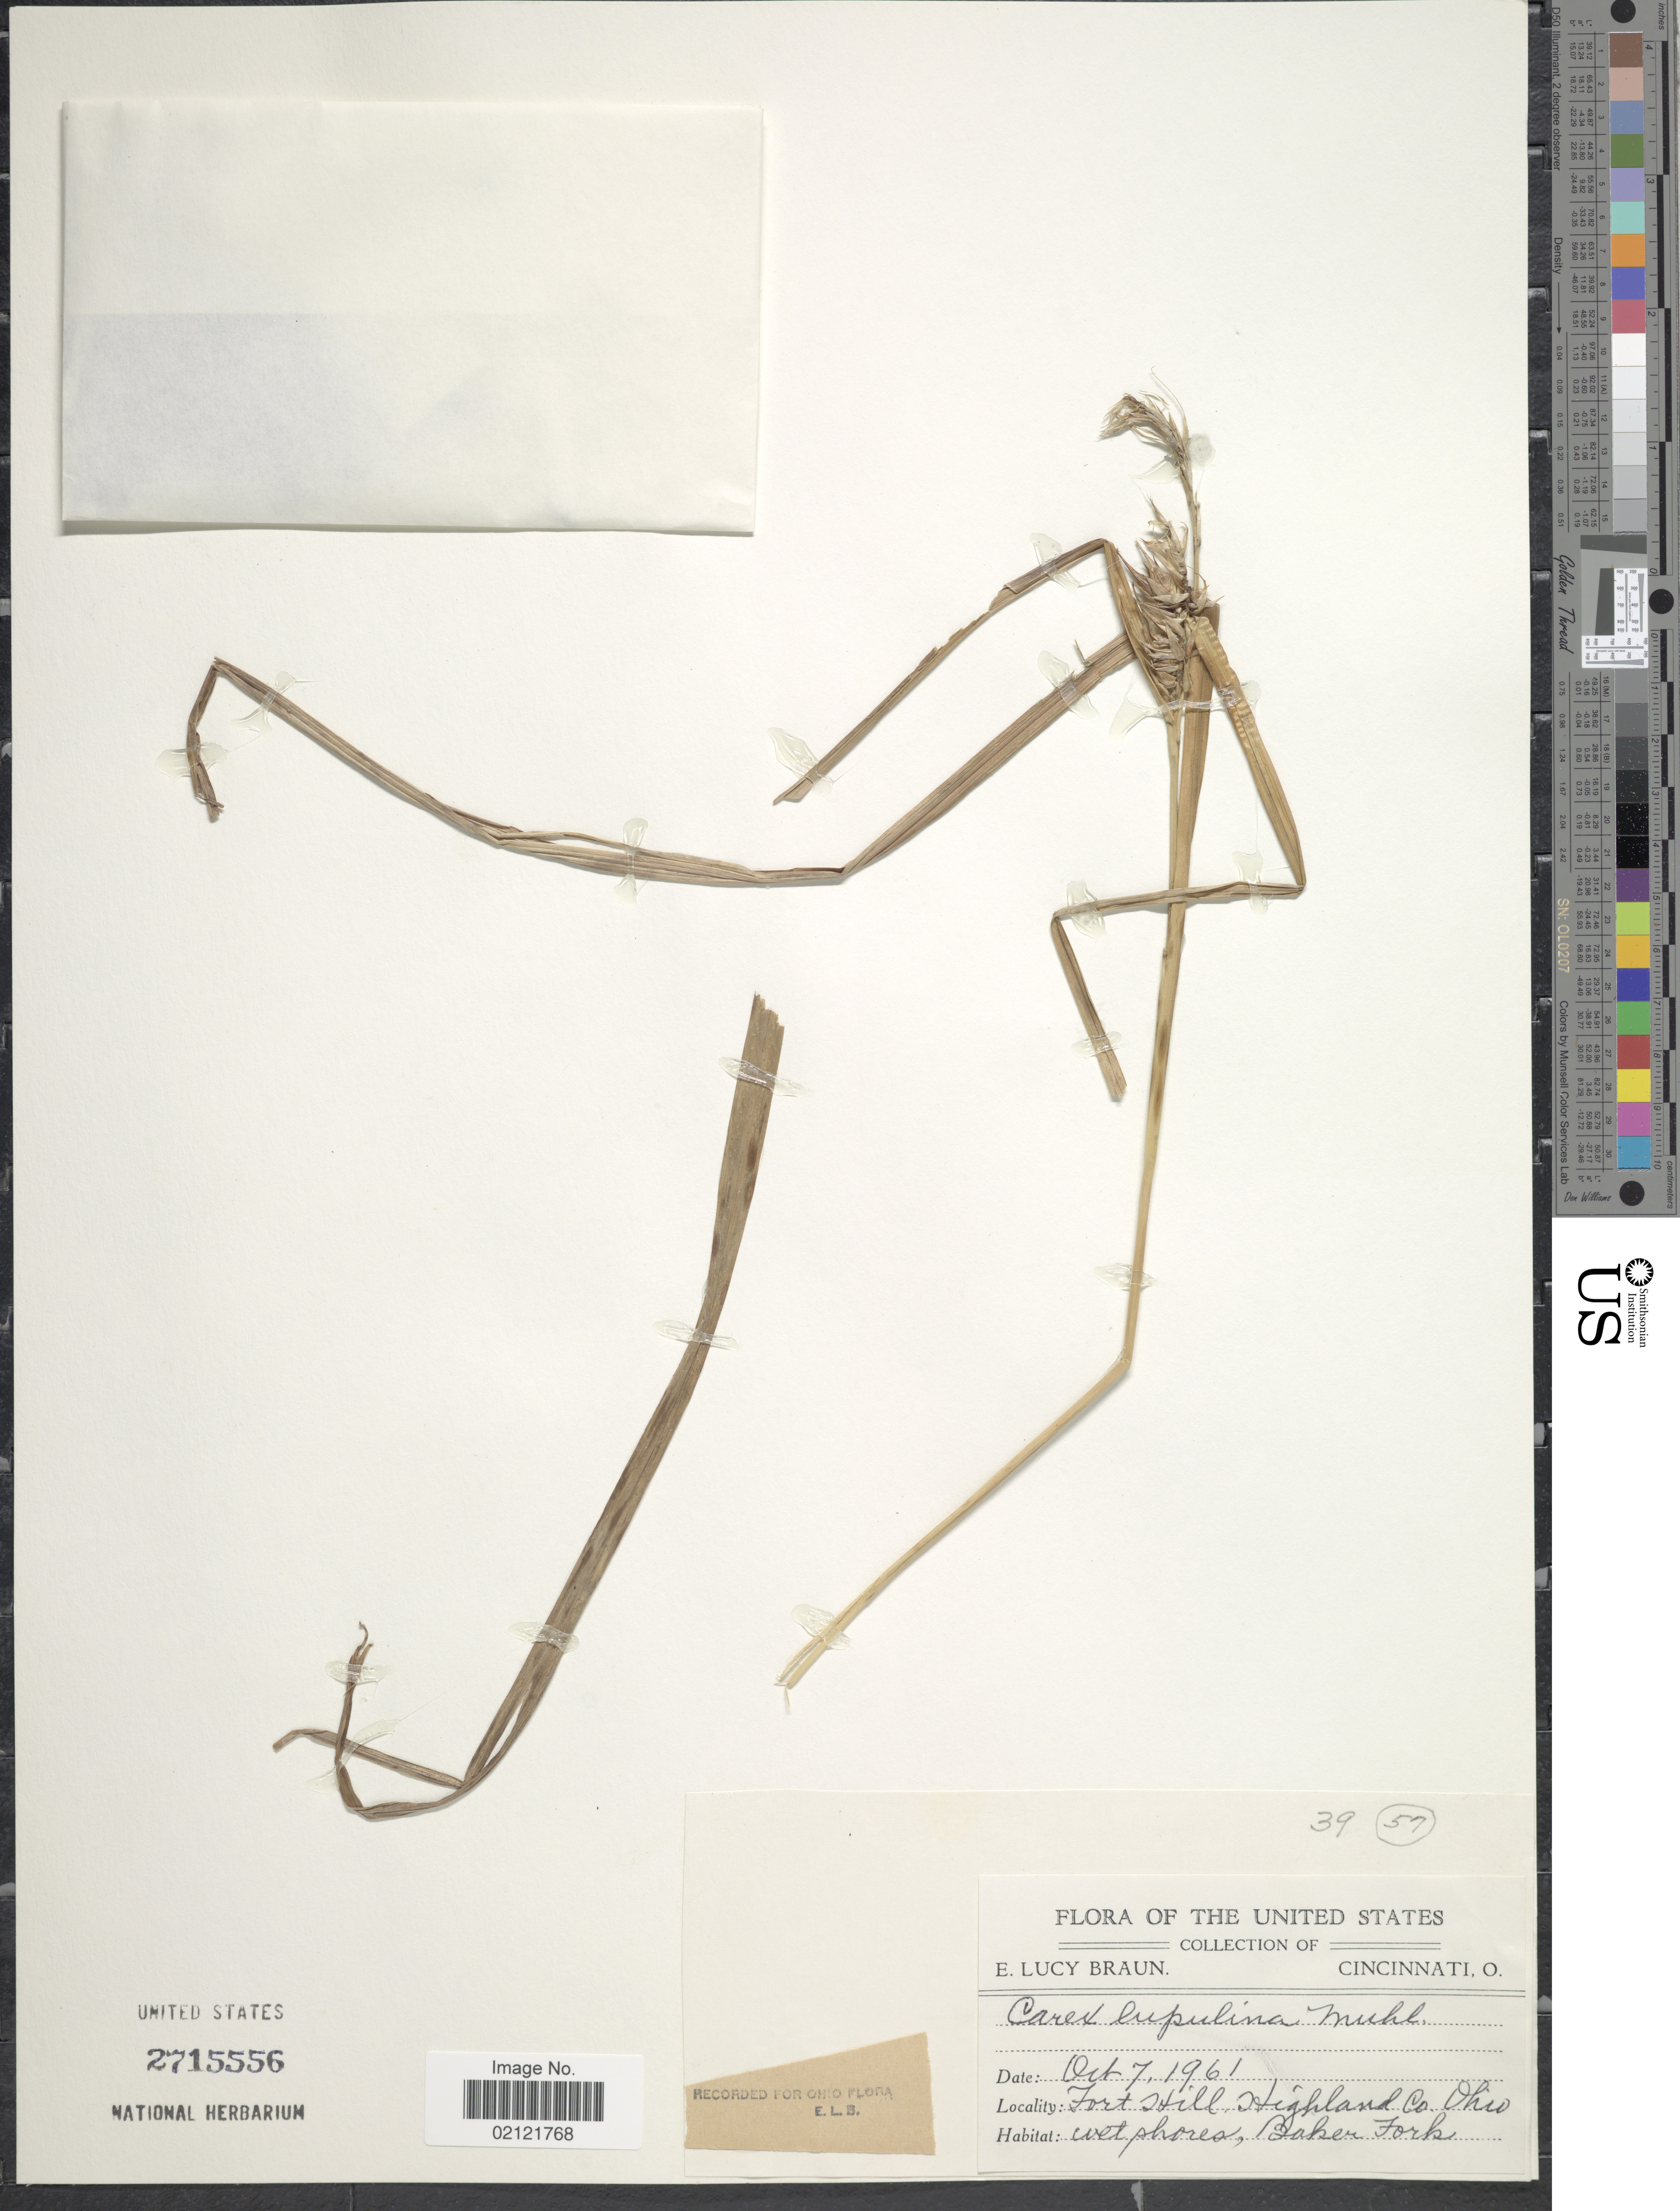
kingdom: Plantae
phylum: Tracheophyta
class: Liliopsida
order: Poales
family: Cyperaceae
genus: Carex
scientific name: Carex lupulina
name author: Muhl. ex Willd.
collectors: E. L. Braun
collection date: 1961-10-07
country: United States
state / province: Ohio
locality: Fort Hill, Highland Co., Baker Fork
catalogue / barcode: US 2715556